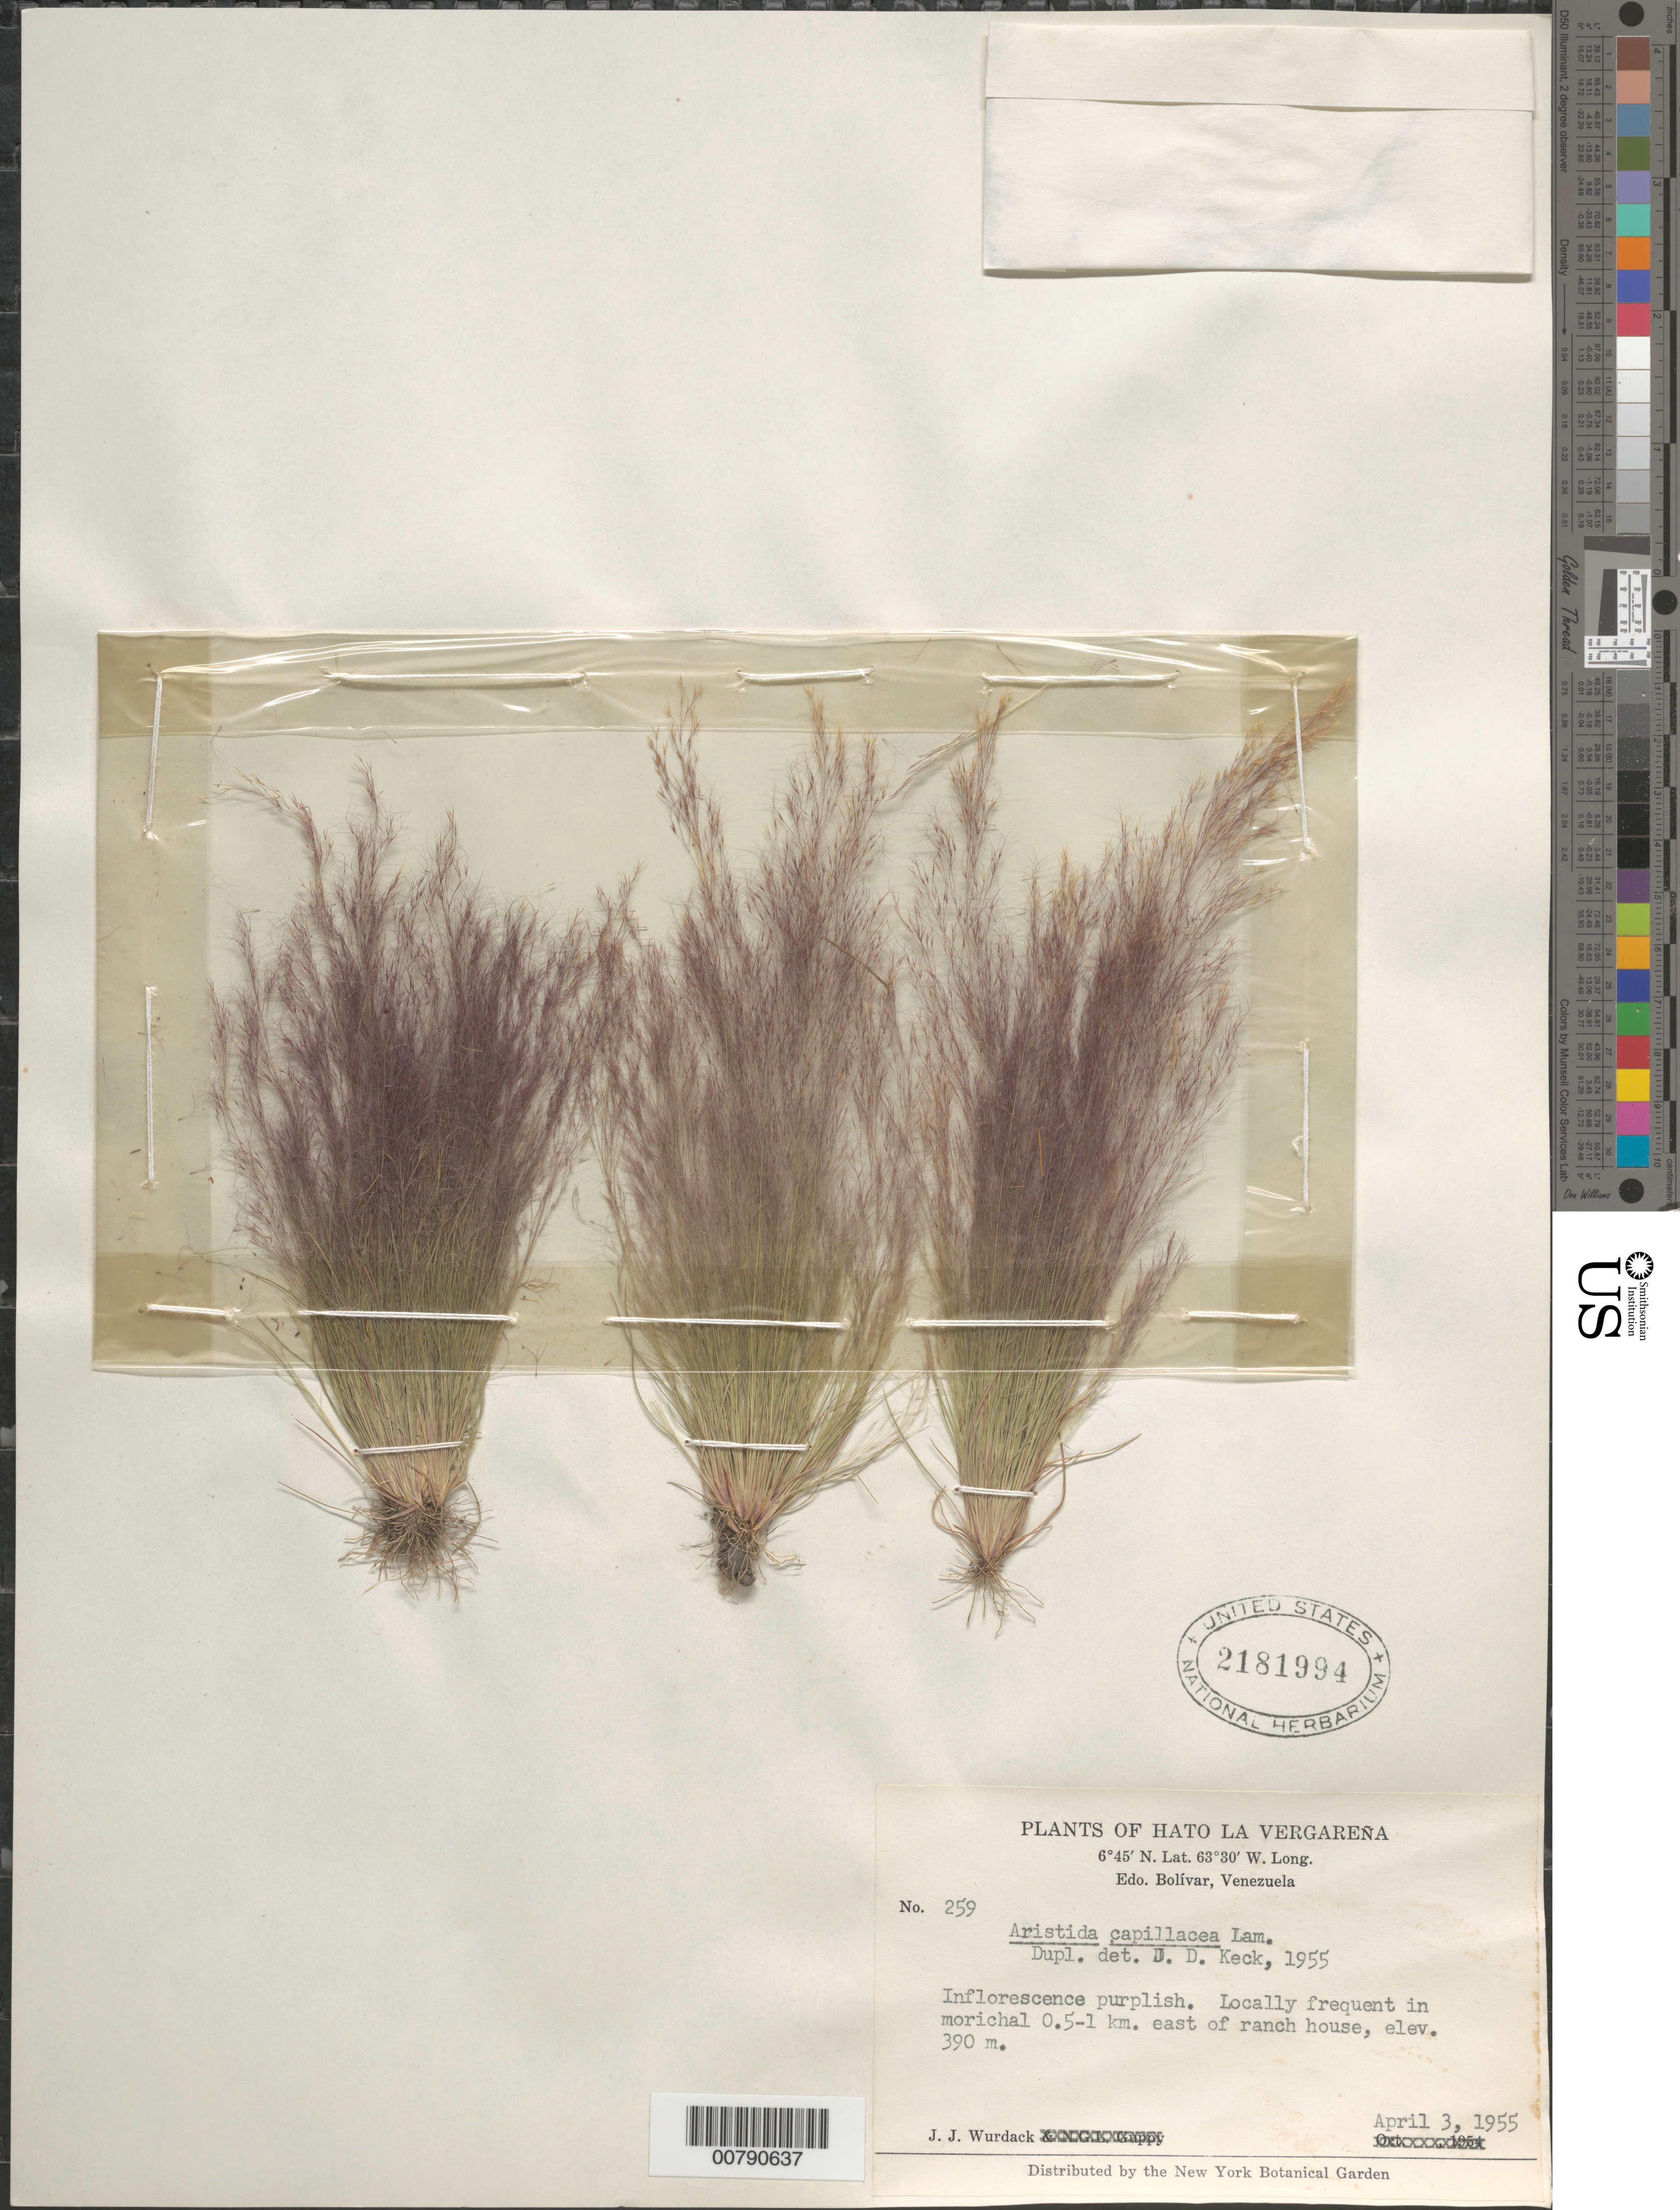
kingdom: Plantae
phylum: Tracheophyta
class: Liliopsida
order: Poales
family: Poaceae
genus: Aristida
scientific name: Aristida capillacea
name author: Lam.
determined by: Keck, J. D.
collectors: J. J. Wurdack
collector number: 259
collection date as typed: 3-Apr-55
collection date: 1955-04-03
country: Venezuela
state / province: Bolívar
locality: Hato La Vergarena, 0.5-1 km E of ranch house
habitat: Morichal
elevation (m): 390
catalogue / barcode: US 2181994